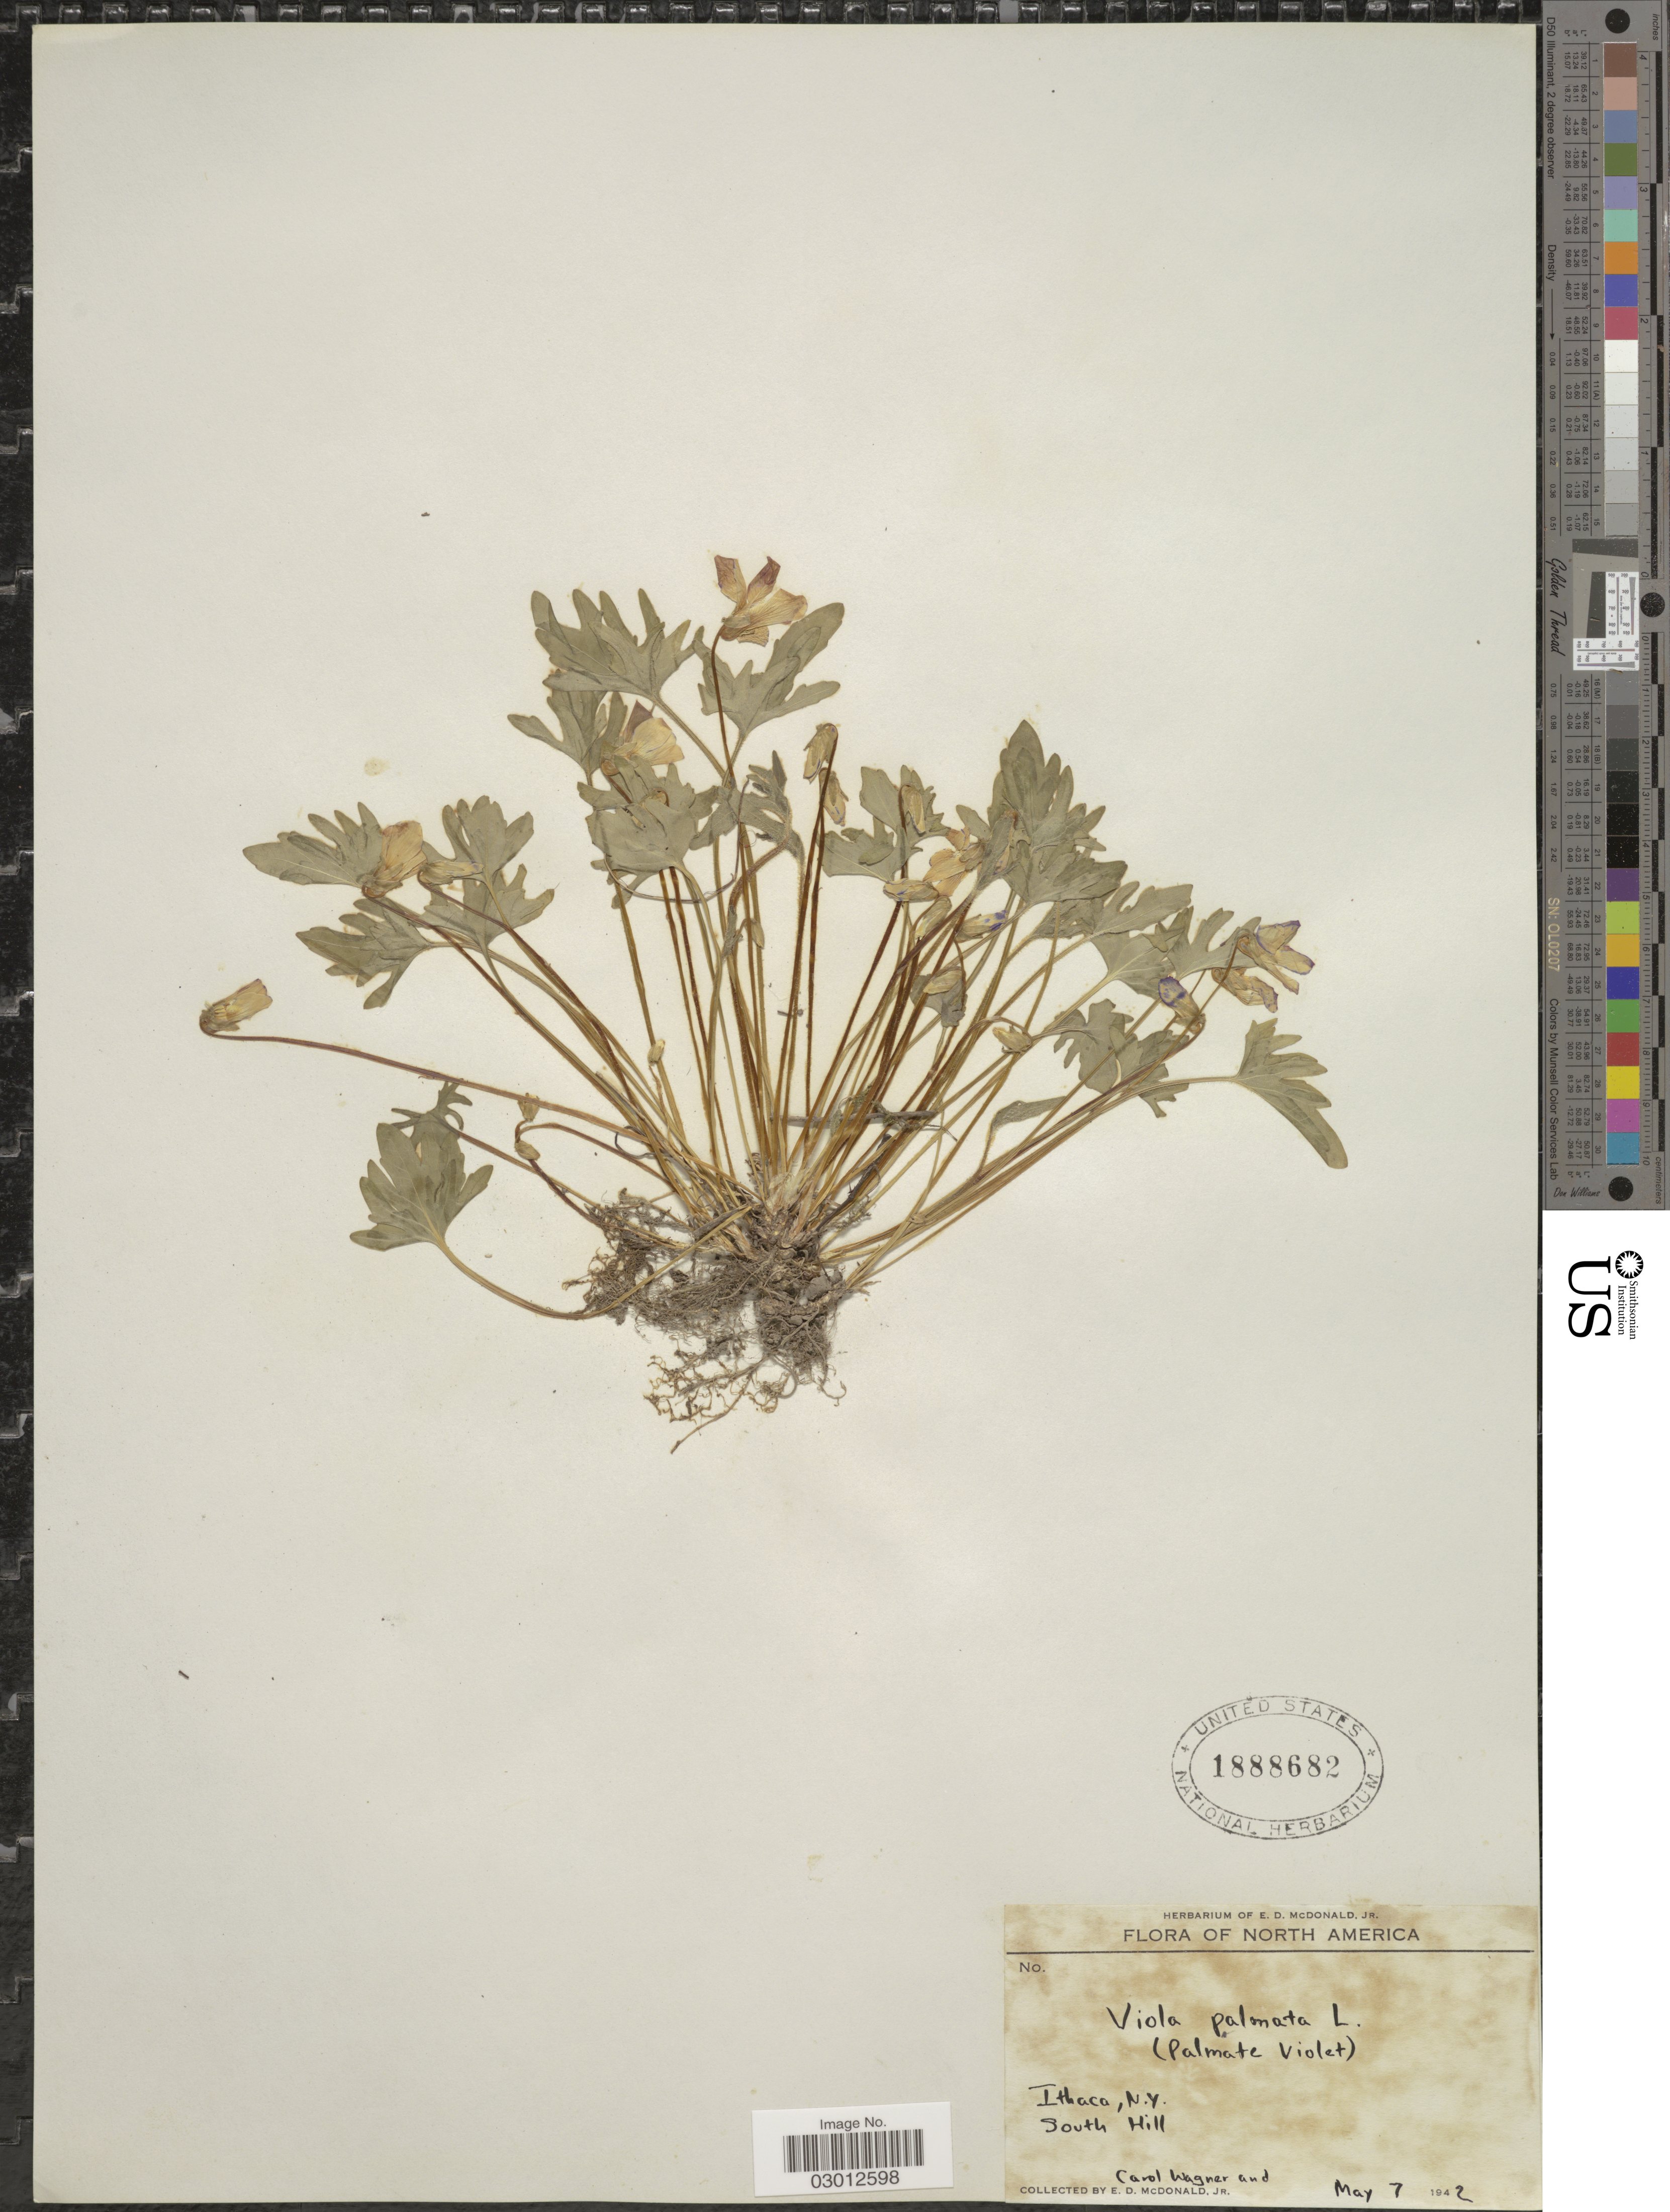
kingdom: Plantae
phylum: Tracheophyta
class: Magnoliopsida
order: Malpighiales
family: Violaceae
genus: Viola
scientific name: Viola palmata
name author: L.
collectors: E. D. McDonald & C. Wagner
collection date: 1942-05-07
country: United States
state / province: New York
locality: Ithaca, South Hill.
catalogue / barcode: US 1888682